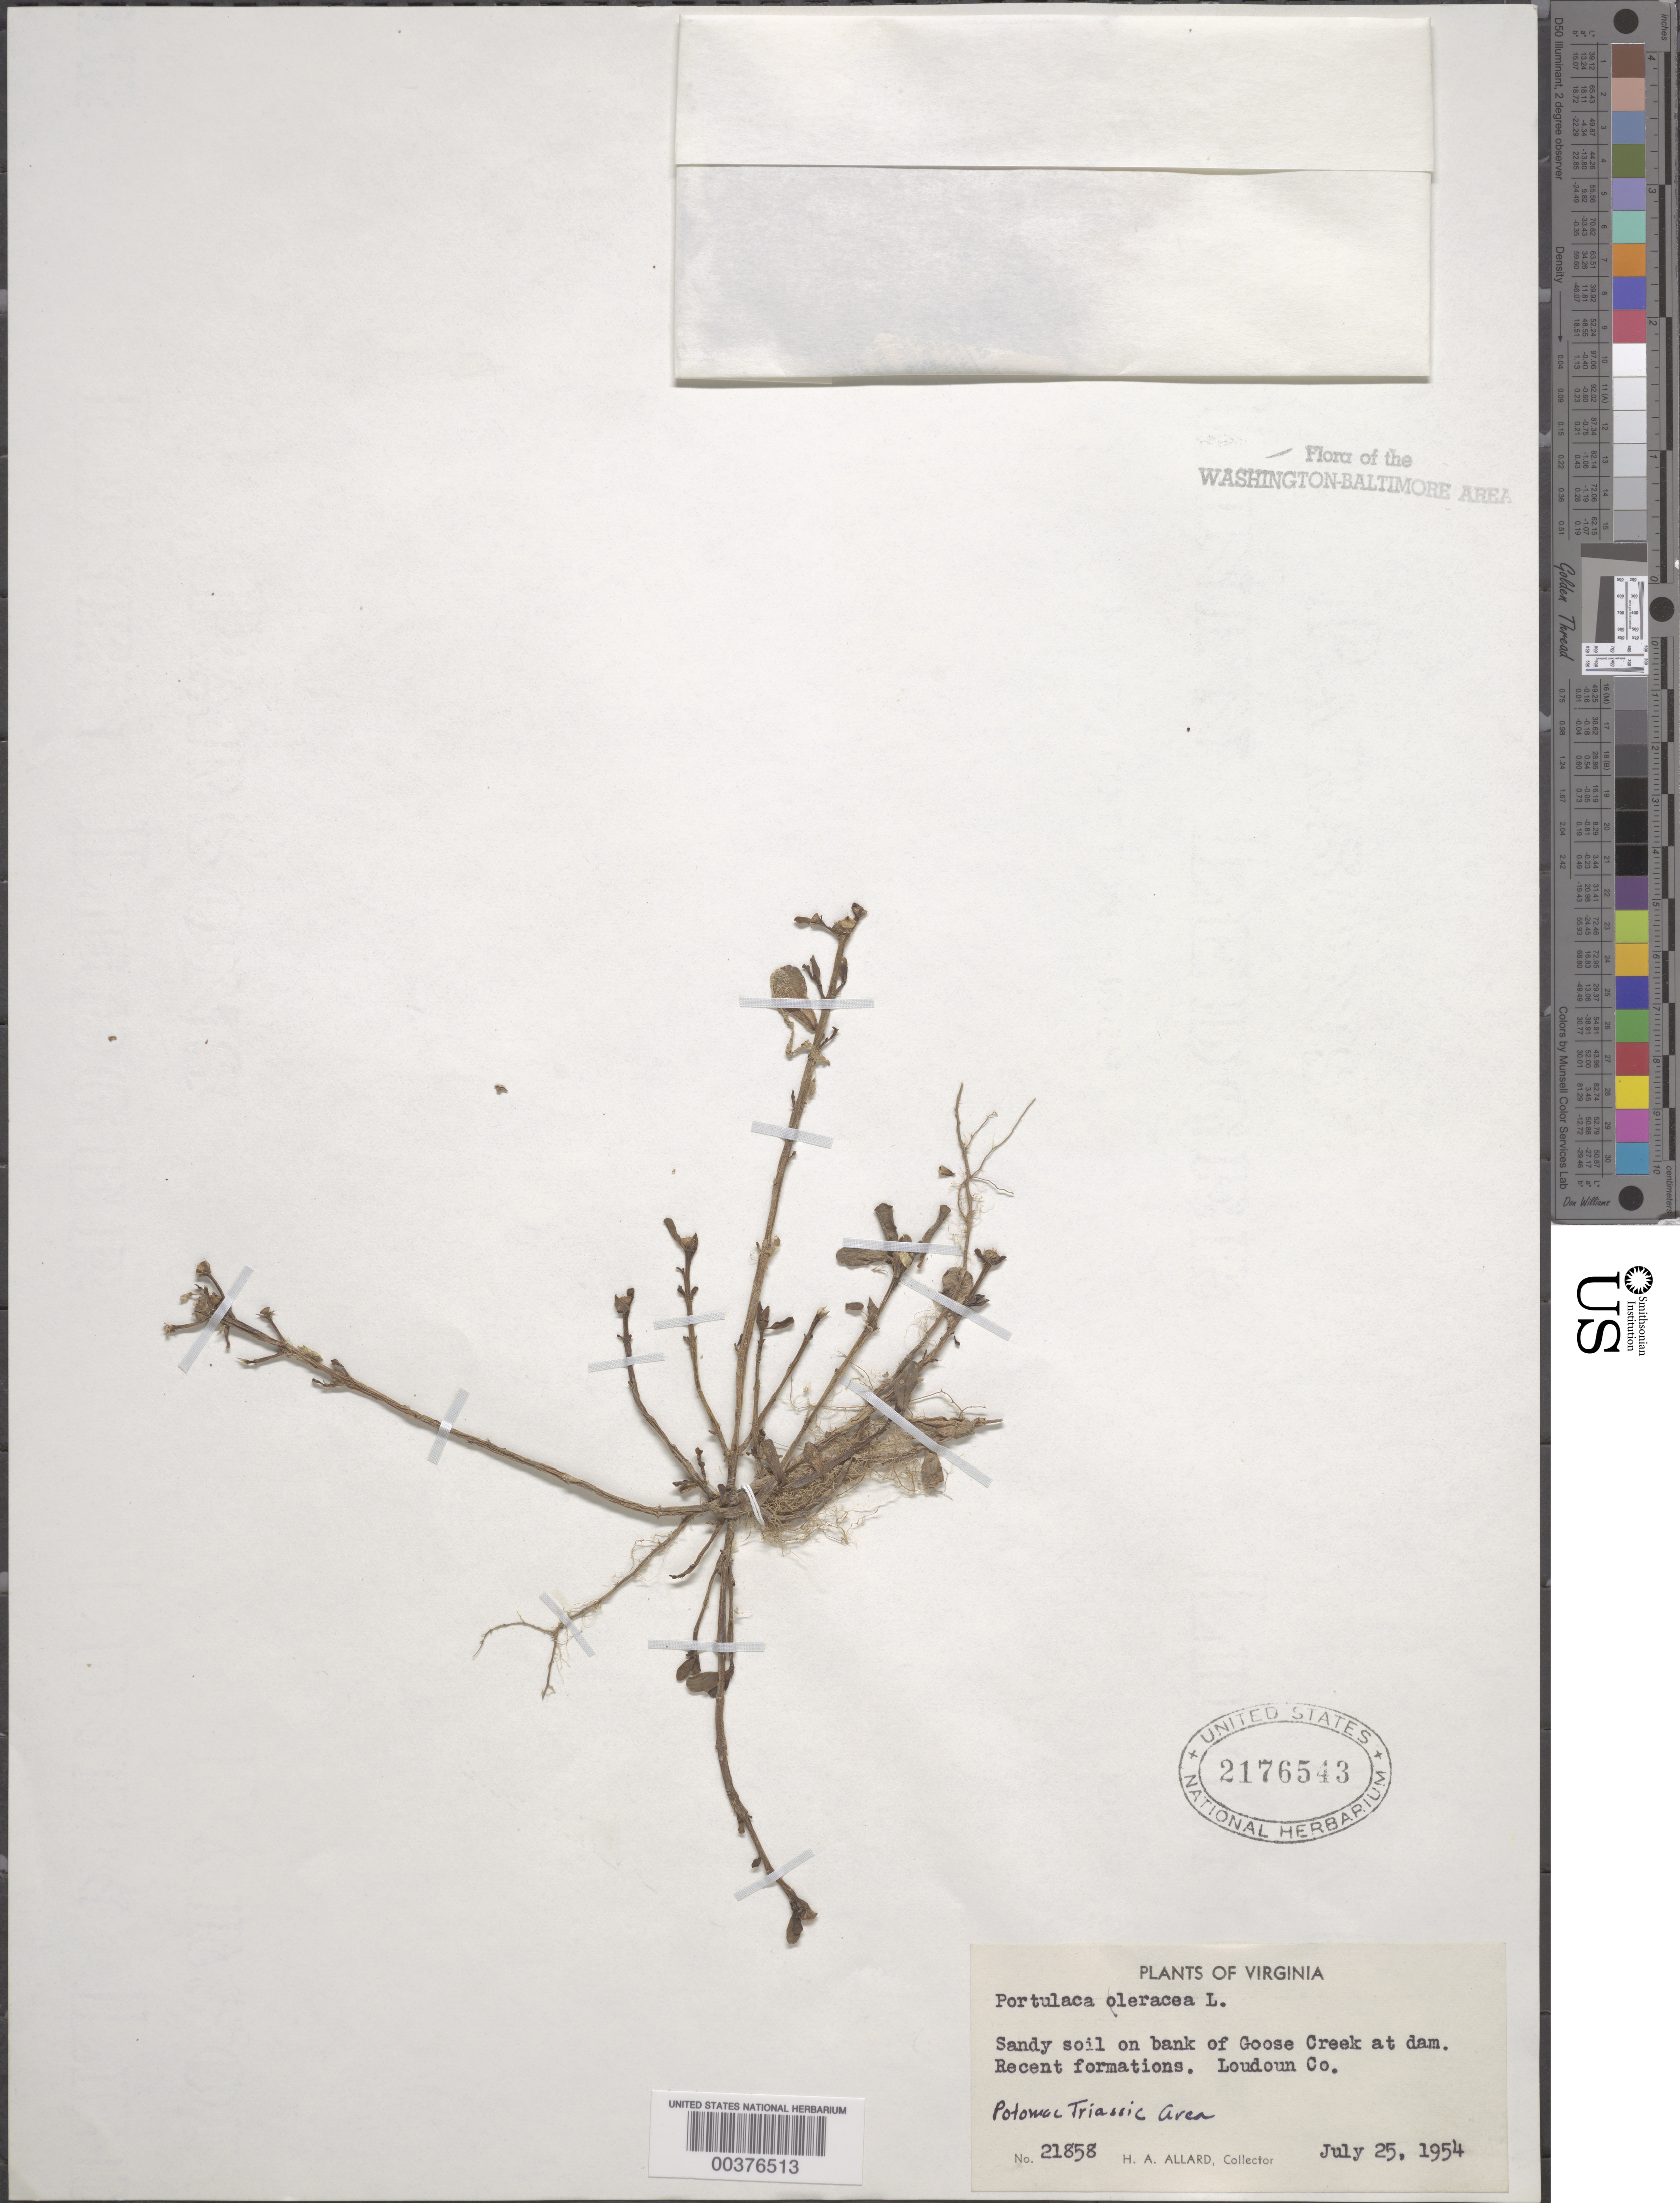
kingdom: Plantae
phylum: Tracheophyta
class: Magnoliopsida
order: Caryophyllales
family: Portulacaceae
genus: Portulaca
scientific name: Portulaca oleracea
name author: L.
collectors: H. A. Allard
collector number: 21858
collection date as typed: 25 Jul 1954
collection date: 1954-07-25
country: United States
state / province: Virginia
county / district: Loudoun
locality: Goose Creek at Dam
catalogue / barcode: US 2176543